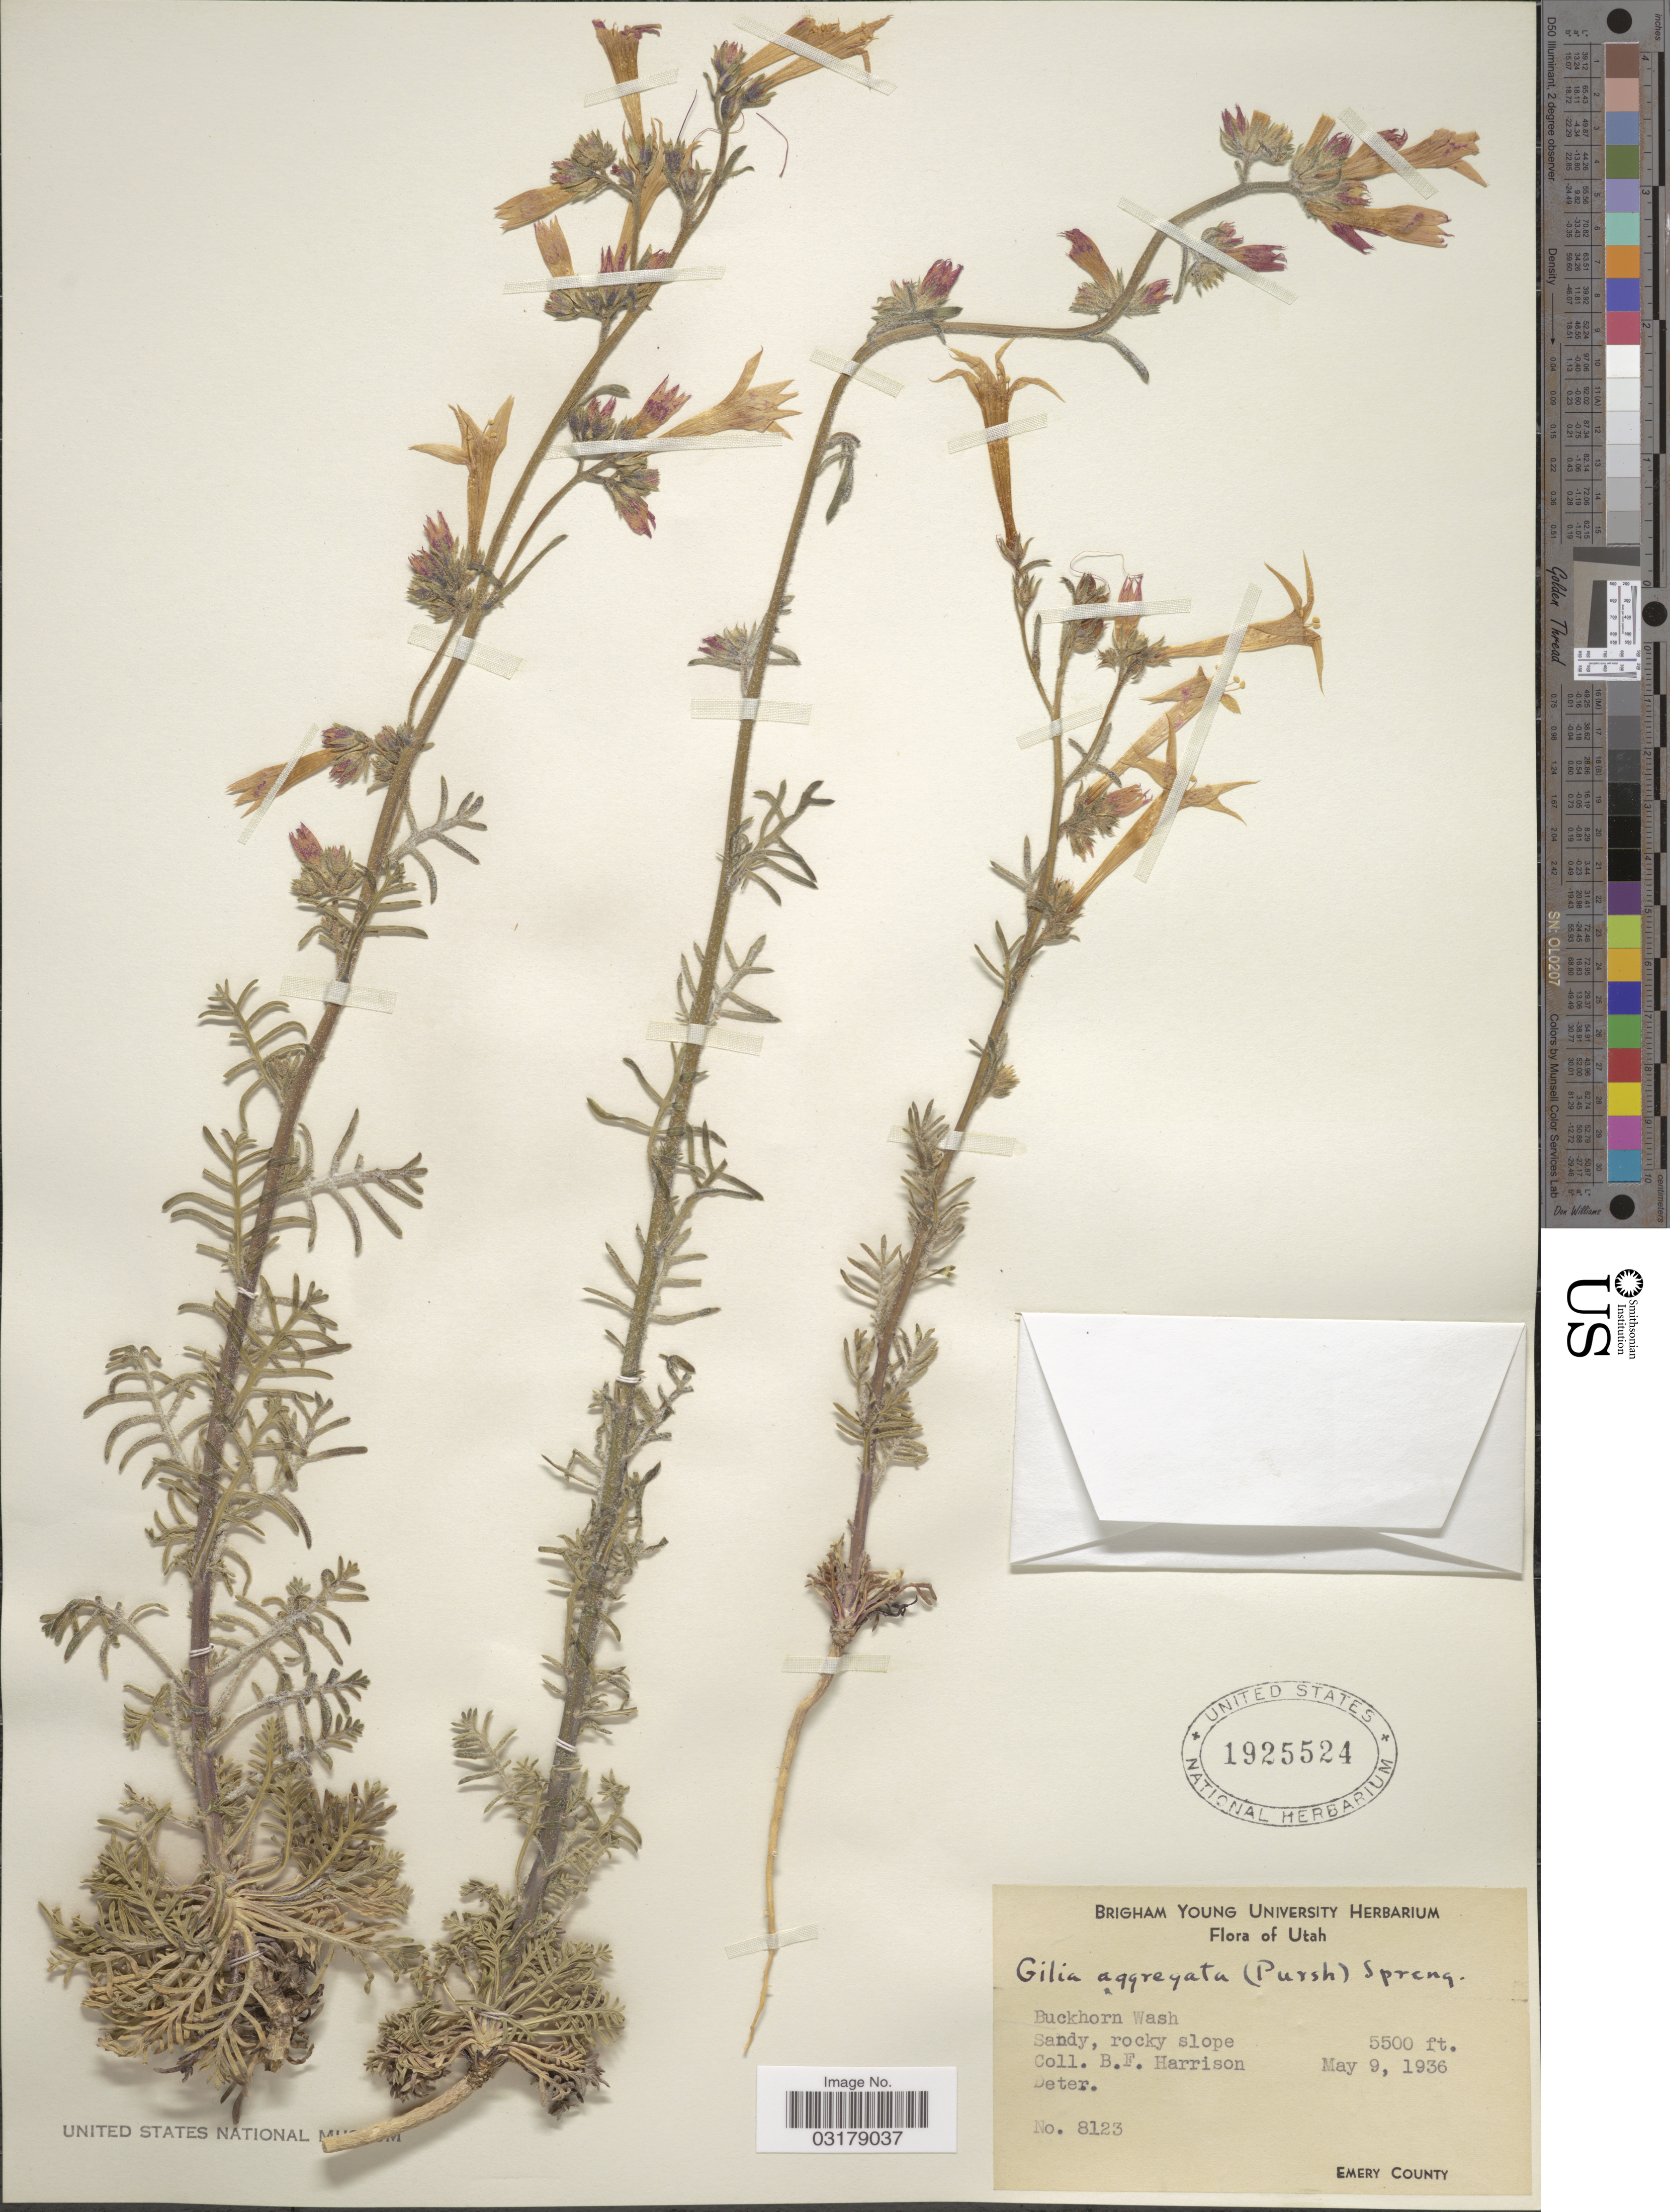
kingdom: Plantae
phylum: Tracheophyta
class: Magnoliopsida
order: Ericales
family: Polemoniaceae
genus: Ipomopsis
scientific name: Ipomopsis aggregata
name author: (Pursh) V.E. Grant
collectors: B. F. Harrison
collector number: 8123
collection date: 1936-05-09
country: United States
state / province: Utah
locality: Buckhorn Wash. Emery County.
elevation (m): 1676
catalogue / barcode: US 1925524